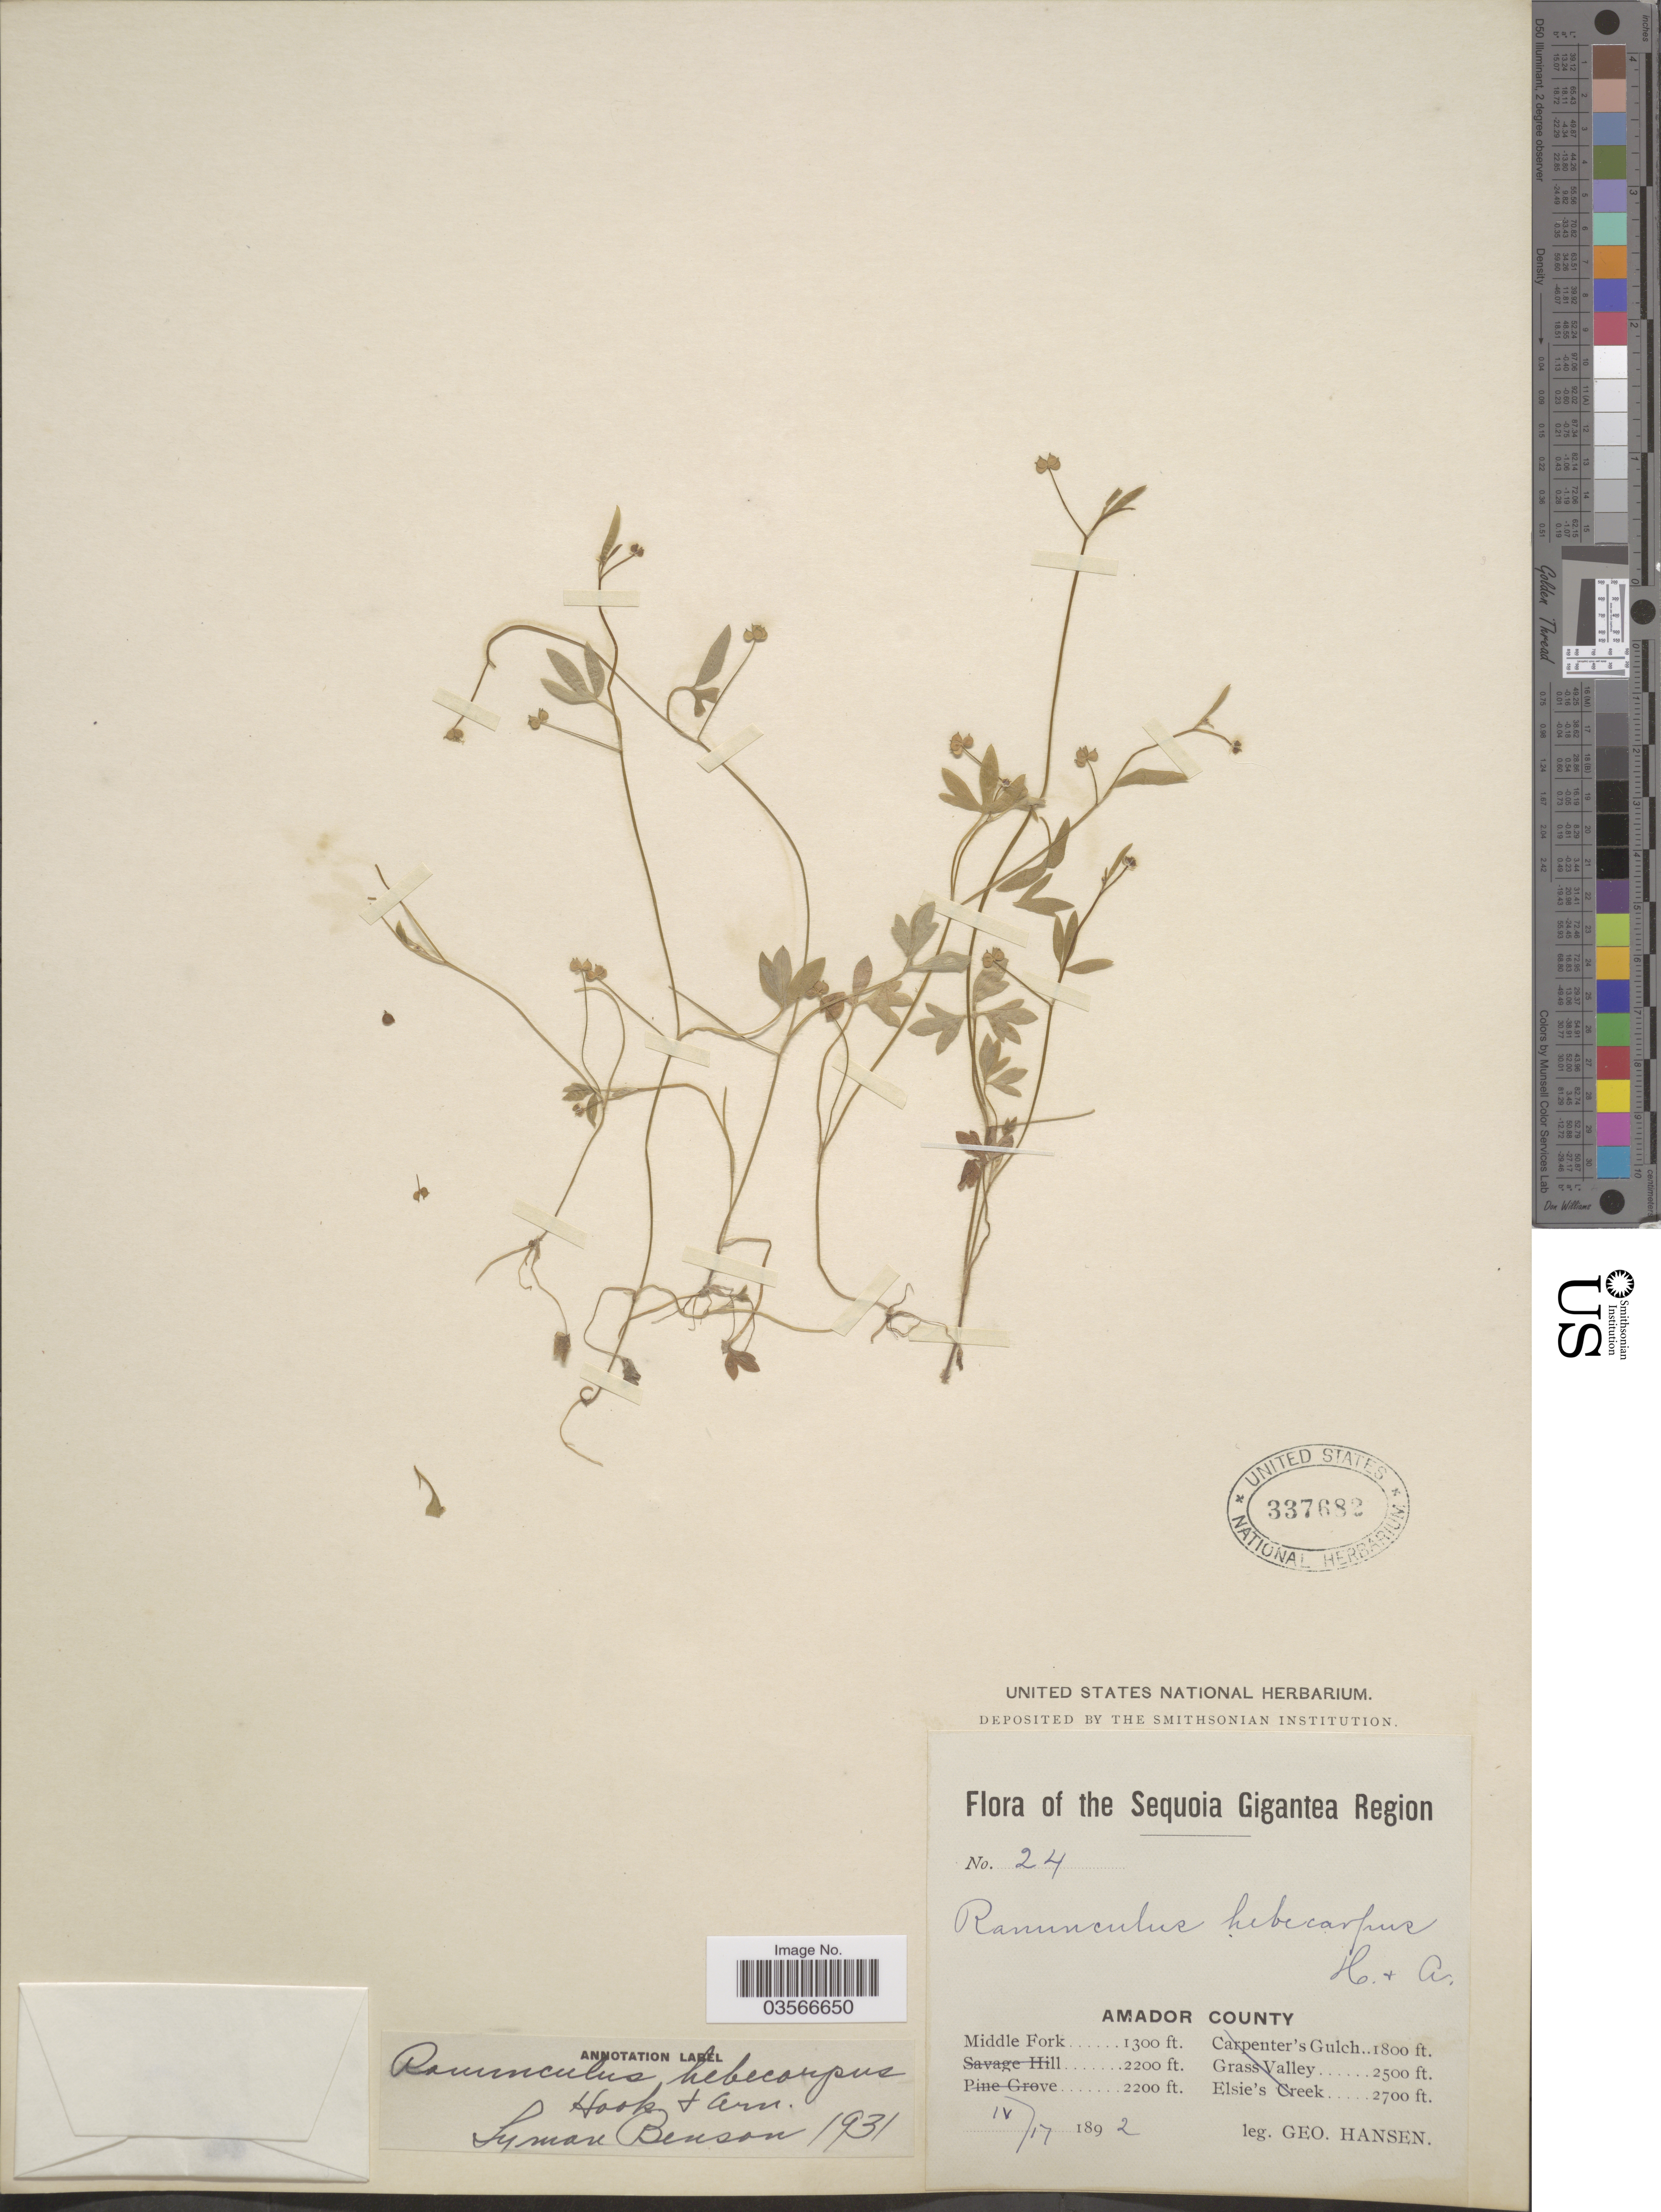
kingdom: Plantae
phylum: Tracheophyta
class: Magnoliopsida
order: Ranunculales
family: Ranunculaceae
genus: Ranunculus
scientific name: Ranunculus hebecarpus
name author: Hook. & Arn.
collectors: G. Hansen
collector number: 24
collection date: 1892-04-17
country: United States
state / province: California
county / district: Amador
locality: The Sequoia Gigantea Region. Amador County. Middle Fork.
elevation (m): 396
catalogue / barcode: US 337682